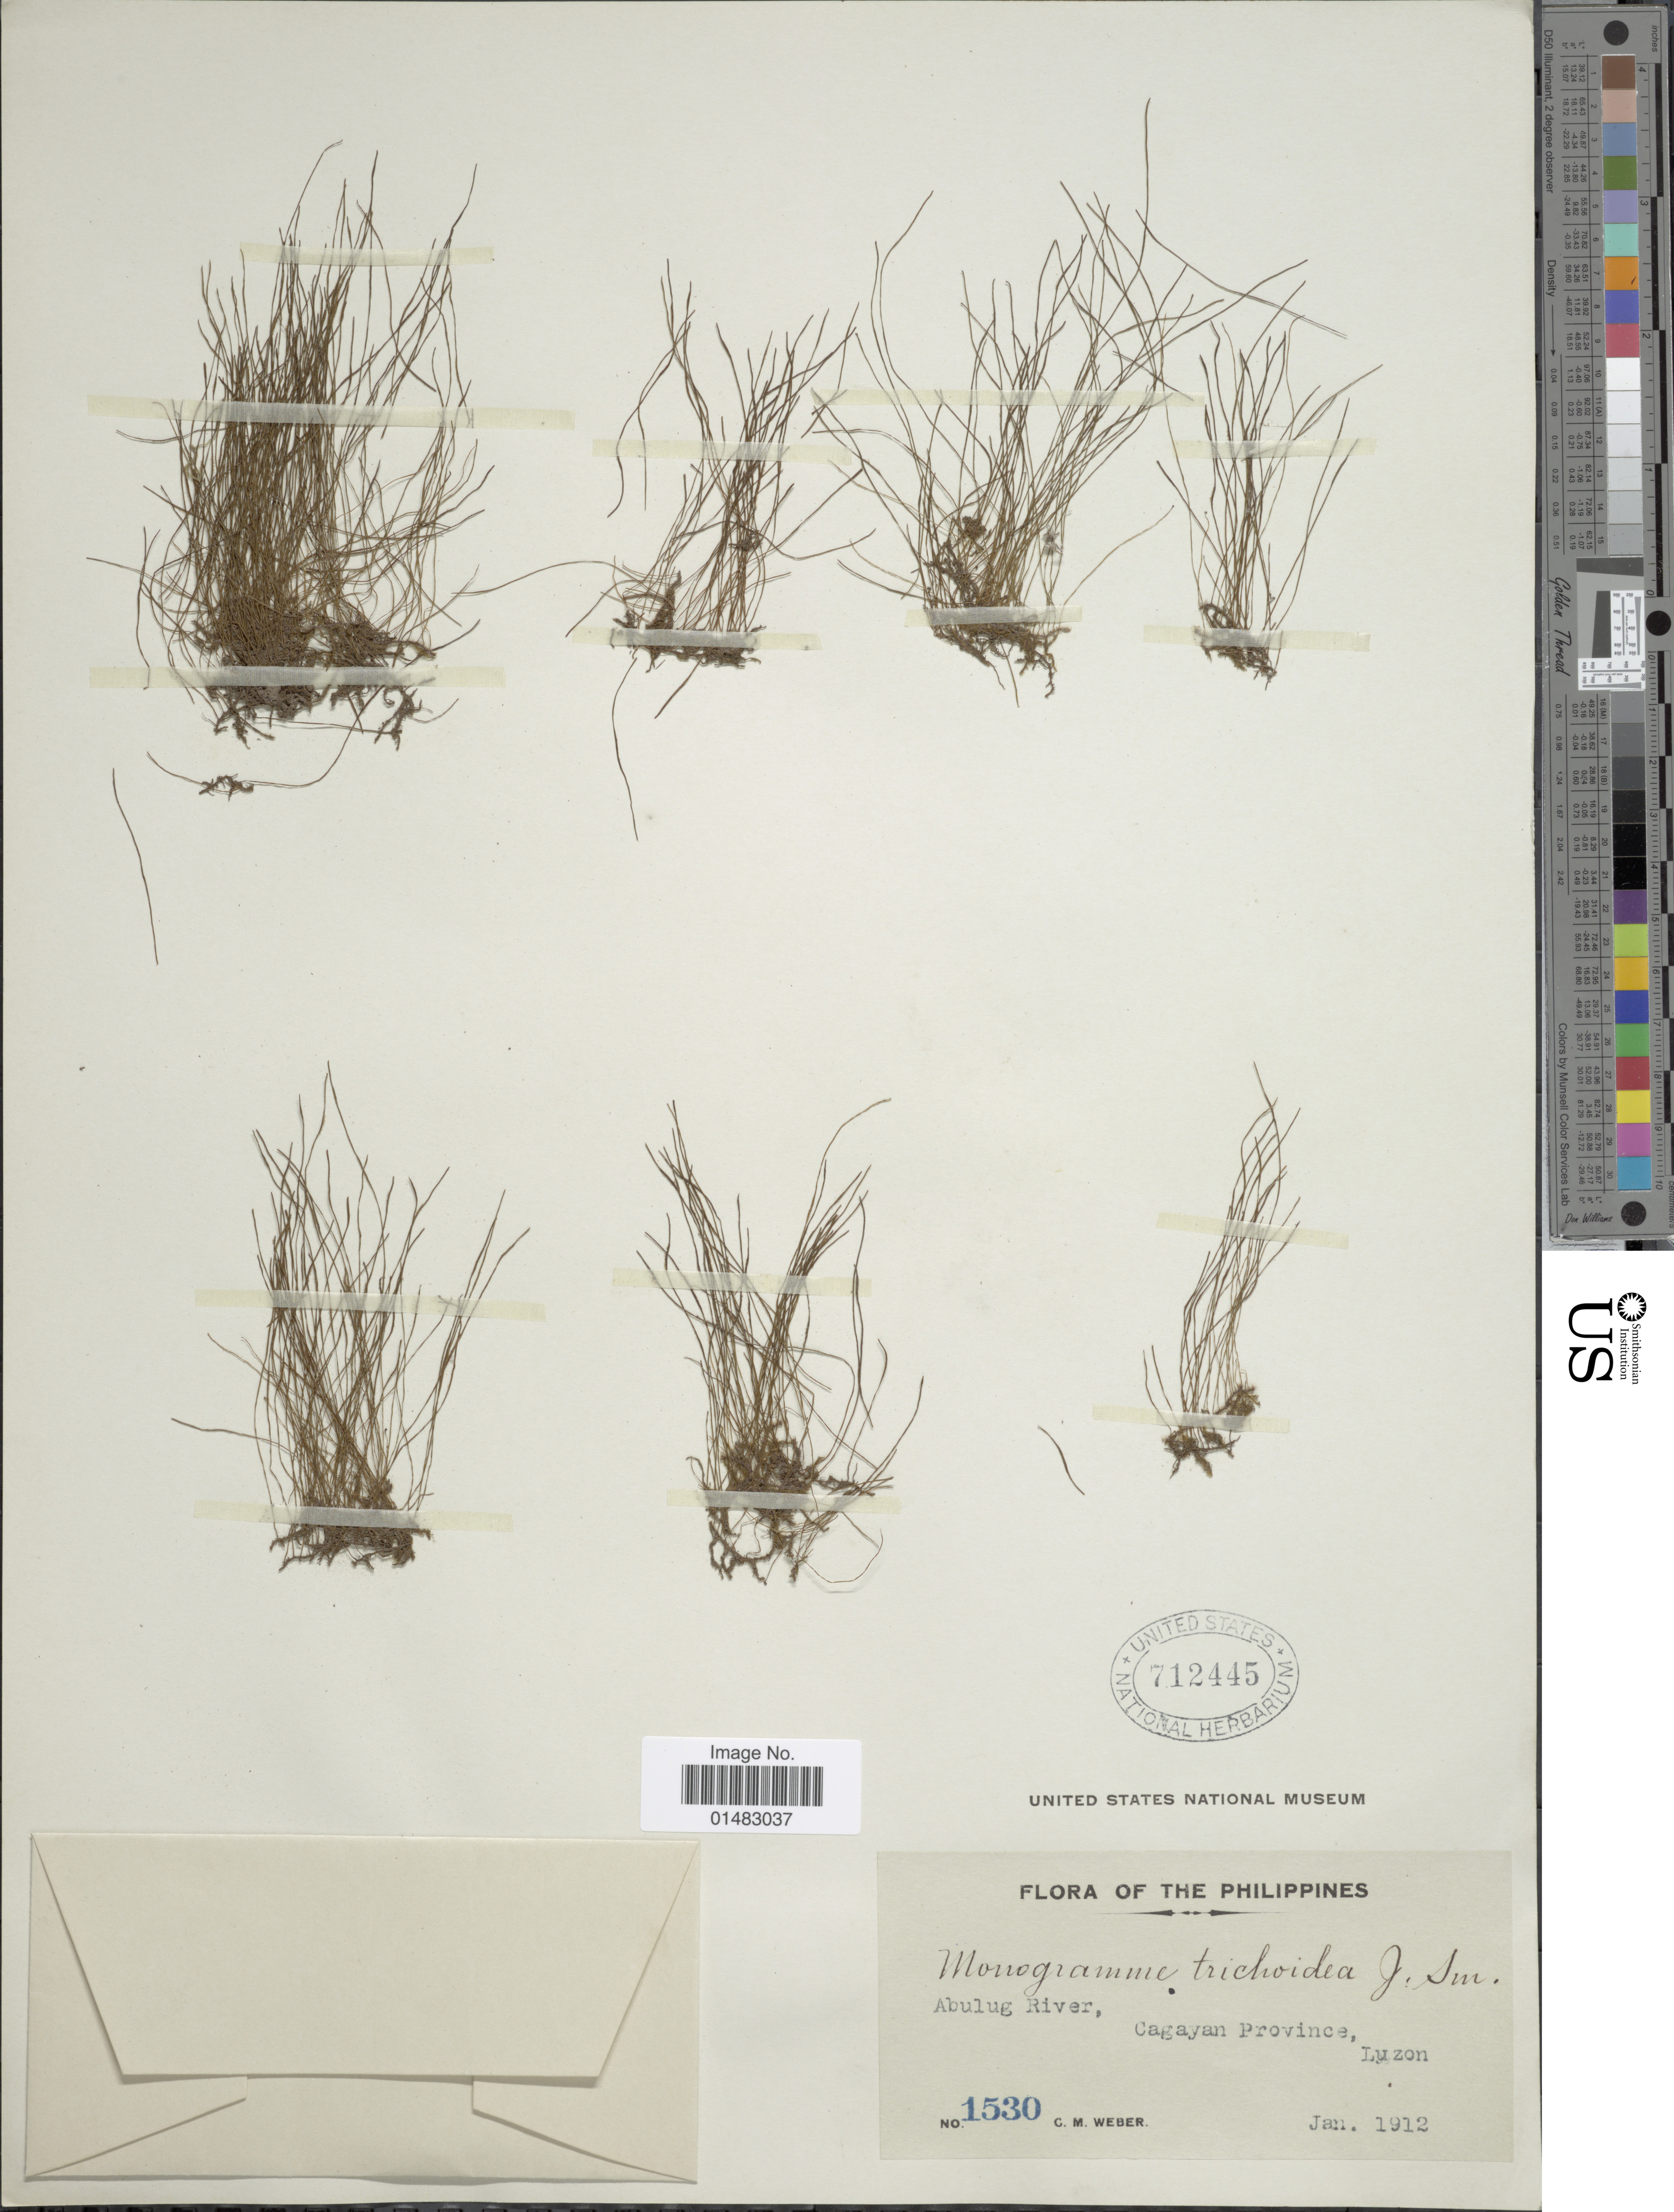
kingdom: Plantae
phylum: Tracheophyta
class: Polypodiopsida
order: Polypodiales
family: Pteridaceae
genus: Monogramma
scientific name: Monogramma trichoidea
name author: (Fée) Hook. & Baker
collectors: C. M. Weber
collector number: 1530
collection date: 1912-01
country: Philippines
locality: Abulug River, Cagayan Province, Luzon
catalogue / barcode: US 712445